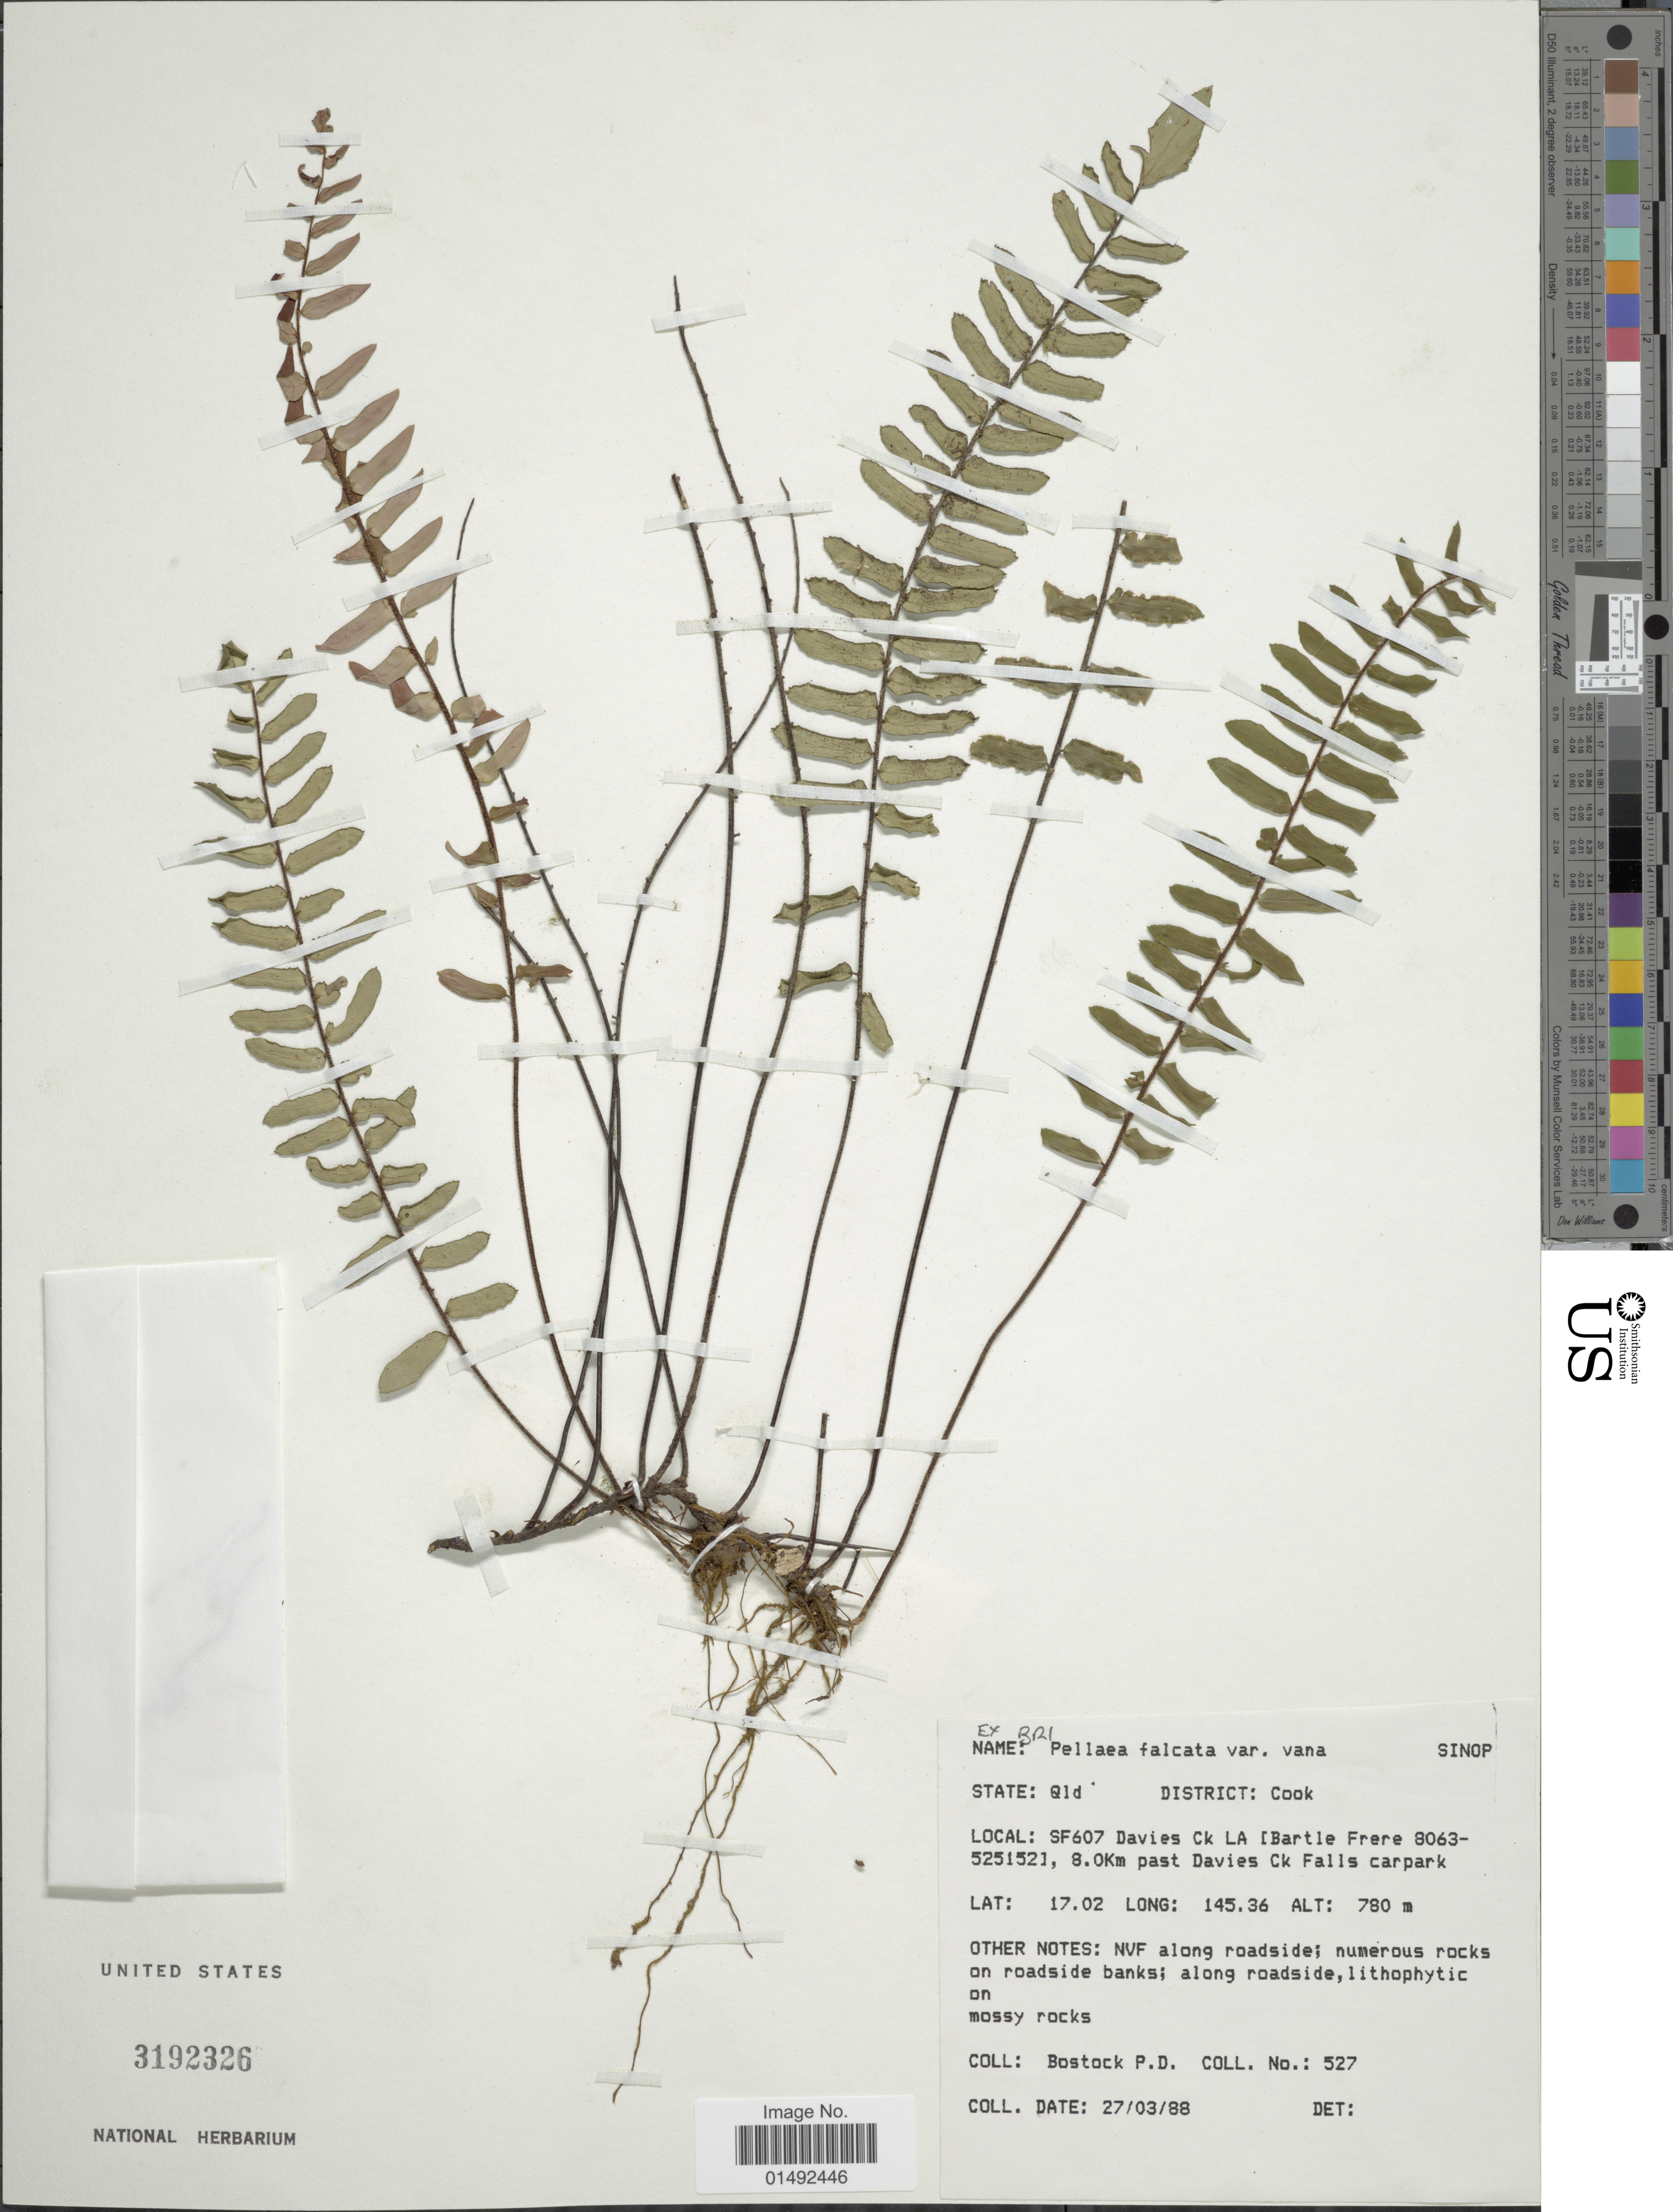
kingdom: Plantae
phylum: Tracheophyta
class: Polypodiopsida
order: Polypodiales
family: Pteridaceae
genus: Pellaea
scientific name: Pellaea falcata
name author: Fée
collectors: P. Bostock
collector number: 527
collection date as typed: Transcribed d/m/y: 27/3/88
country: Australia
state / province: Queensland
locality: District: Cook, SF607 Davies Ck LA [Bartle Drere 8063-5251521], 8.0km past davies Ck Falls carpark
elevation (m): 780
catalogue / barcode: US 3192326